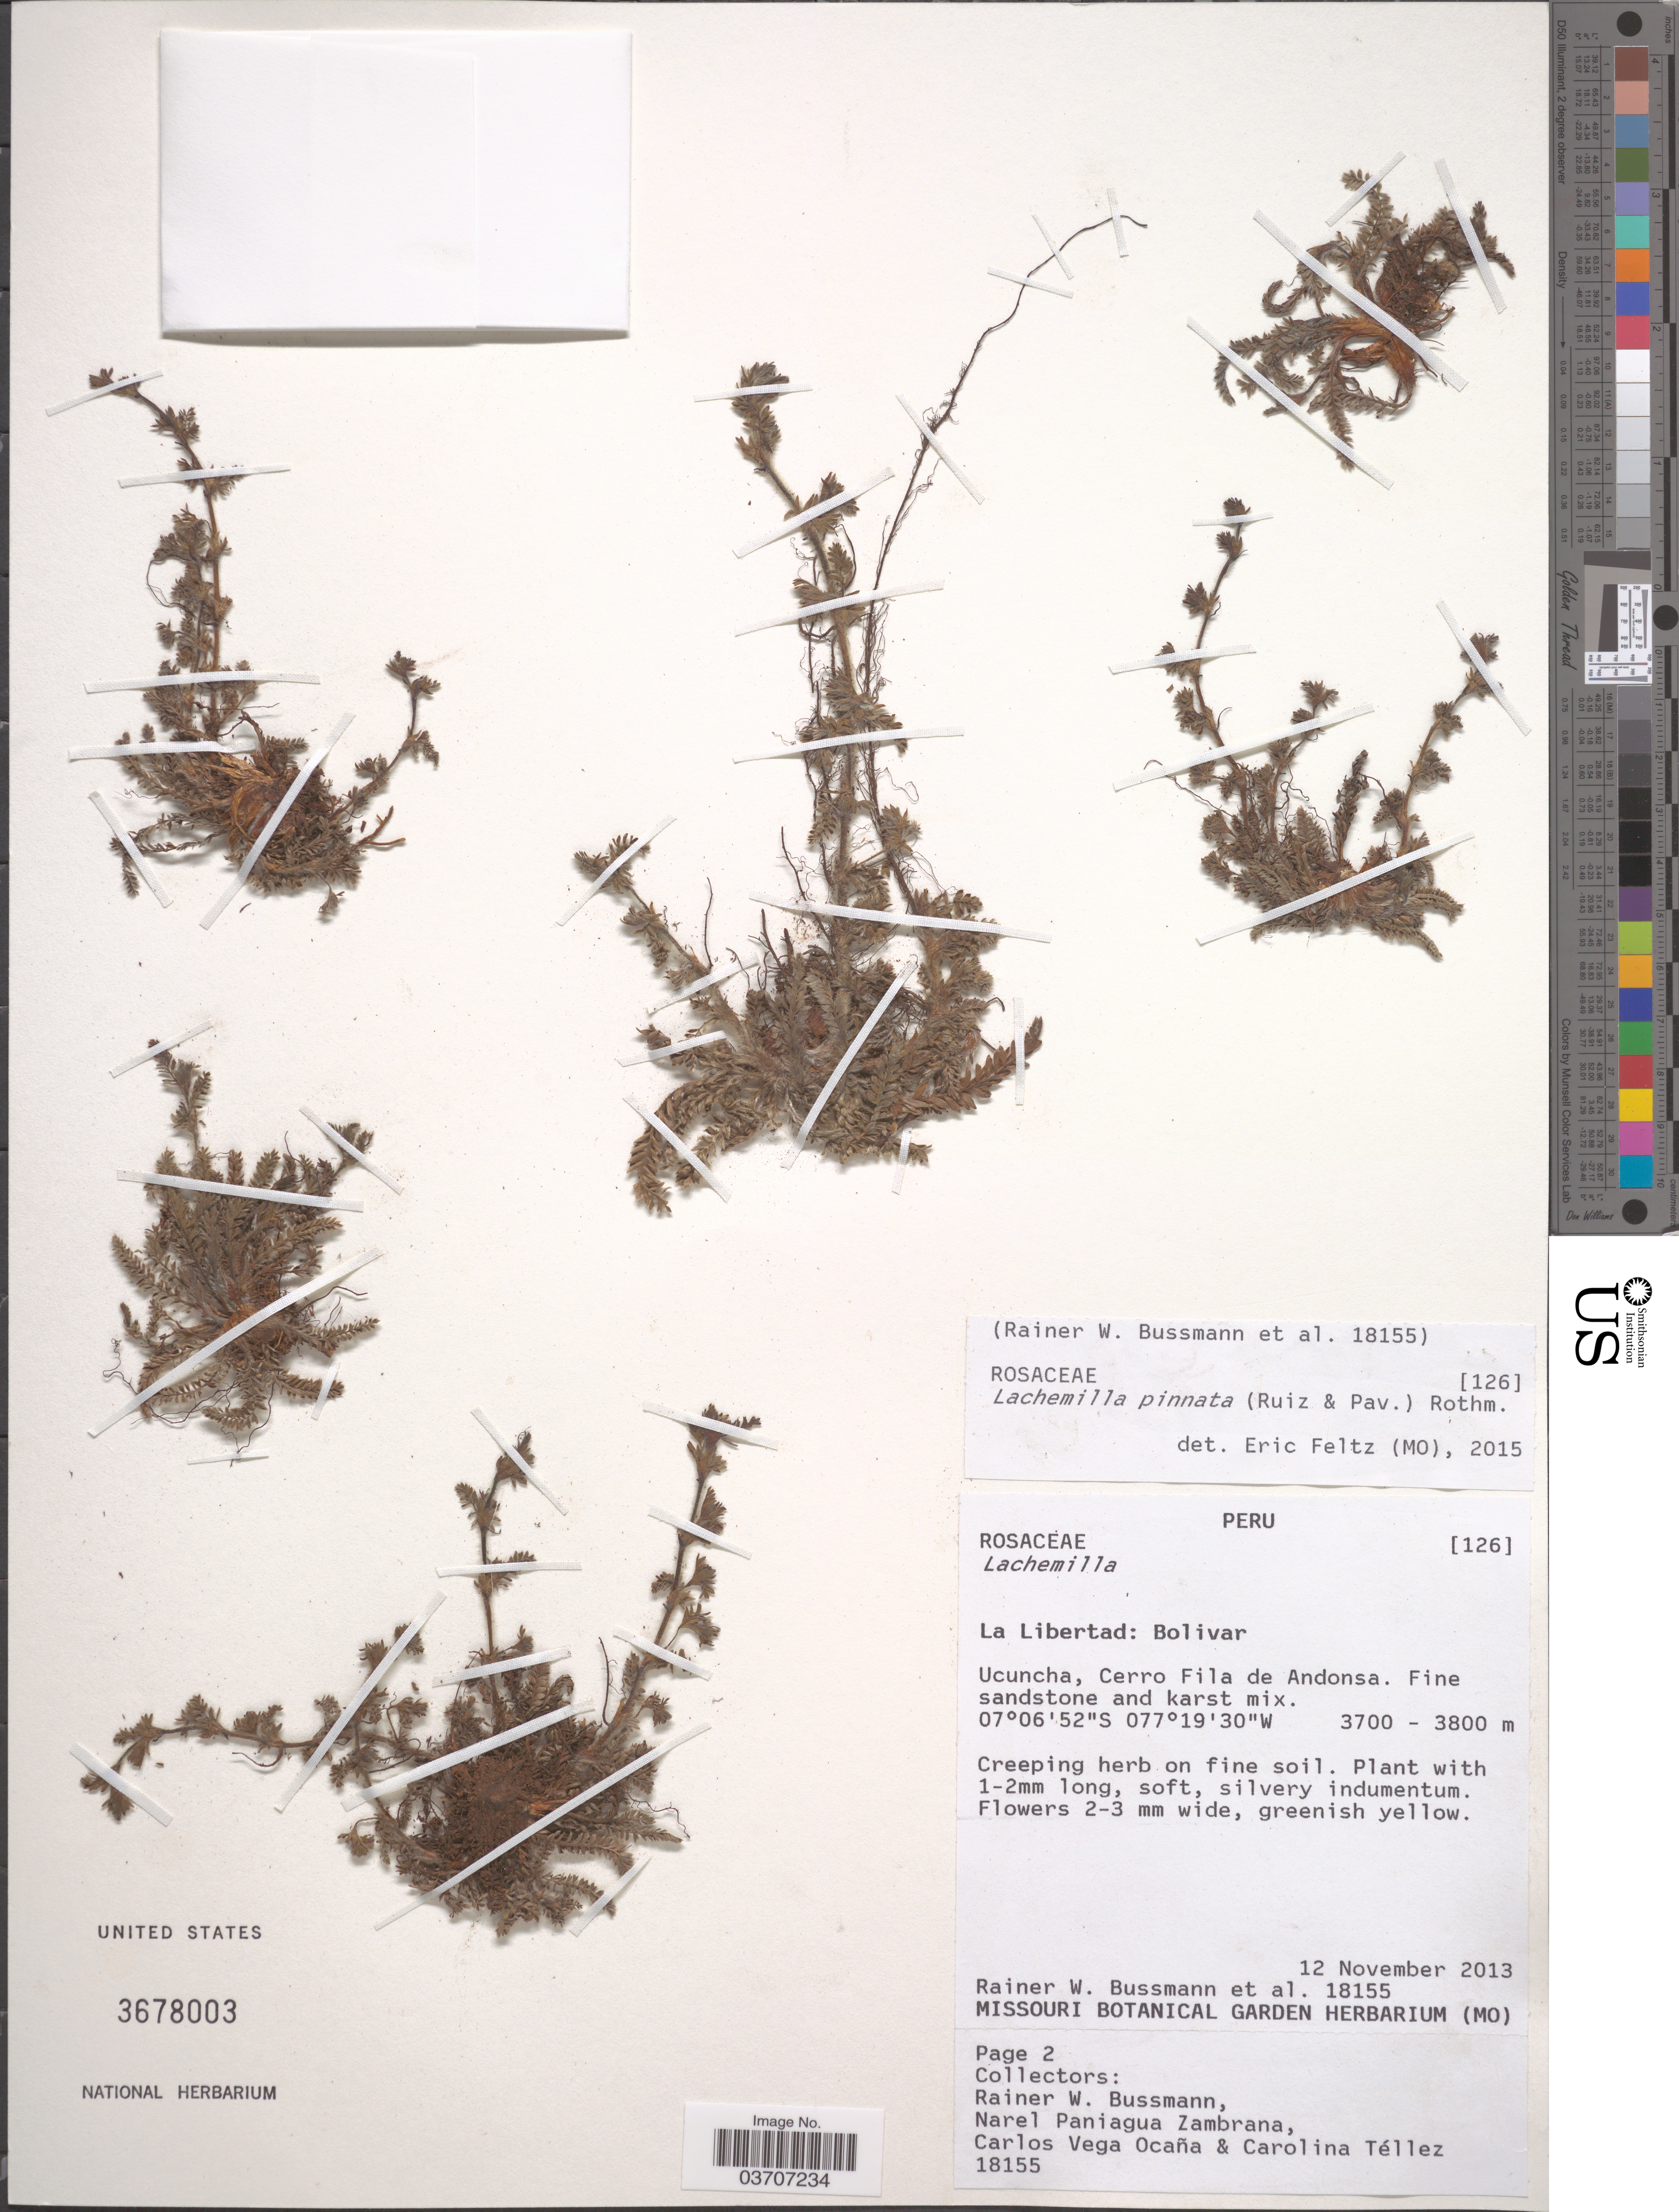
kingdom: Plantae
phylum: Tracheophyta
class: Magnoliopsida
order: Rosales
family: Rosaceae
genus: Lachemilla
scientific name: Lachemilla pinnata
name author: (Ruiz & Pav.) Rothm.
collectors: R. W. Bussmann, N. Zambrana, C. Vega & C. Téllez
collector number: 18155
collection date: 2013-11-12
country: Peru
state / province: La Libertad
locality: Bolivar. Ucuncha, Cerro Fila de Andonsa.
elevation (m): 3700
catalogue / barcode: US 3678003